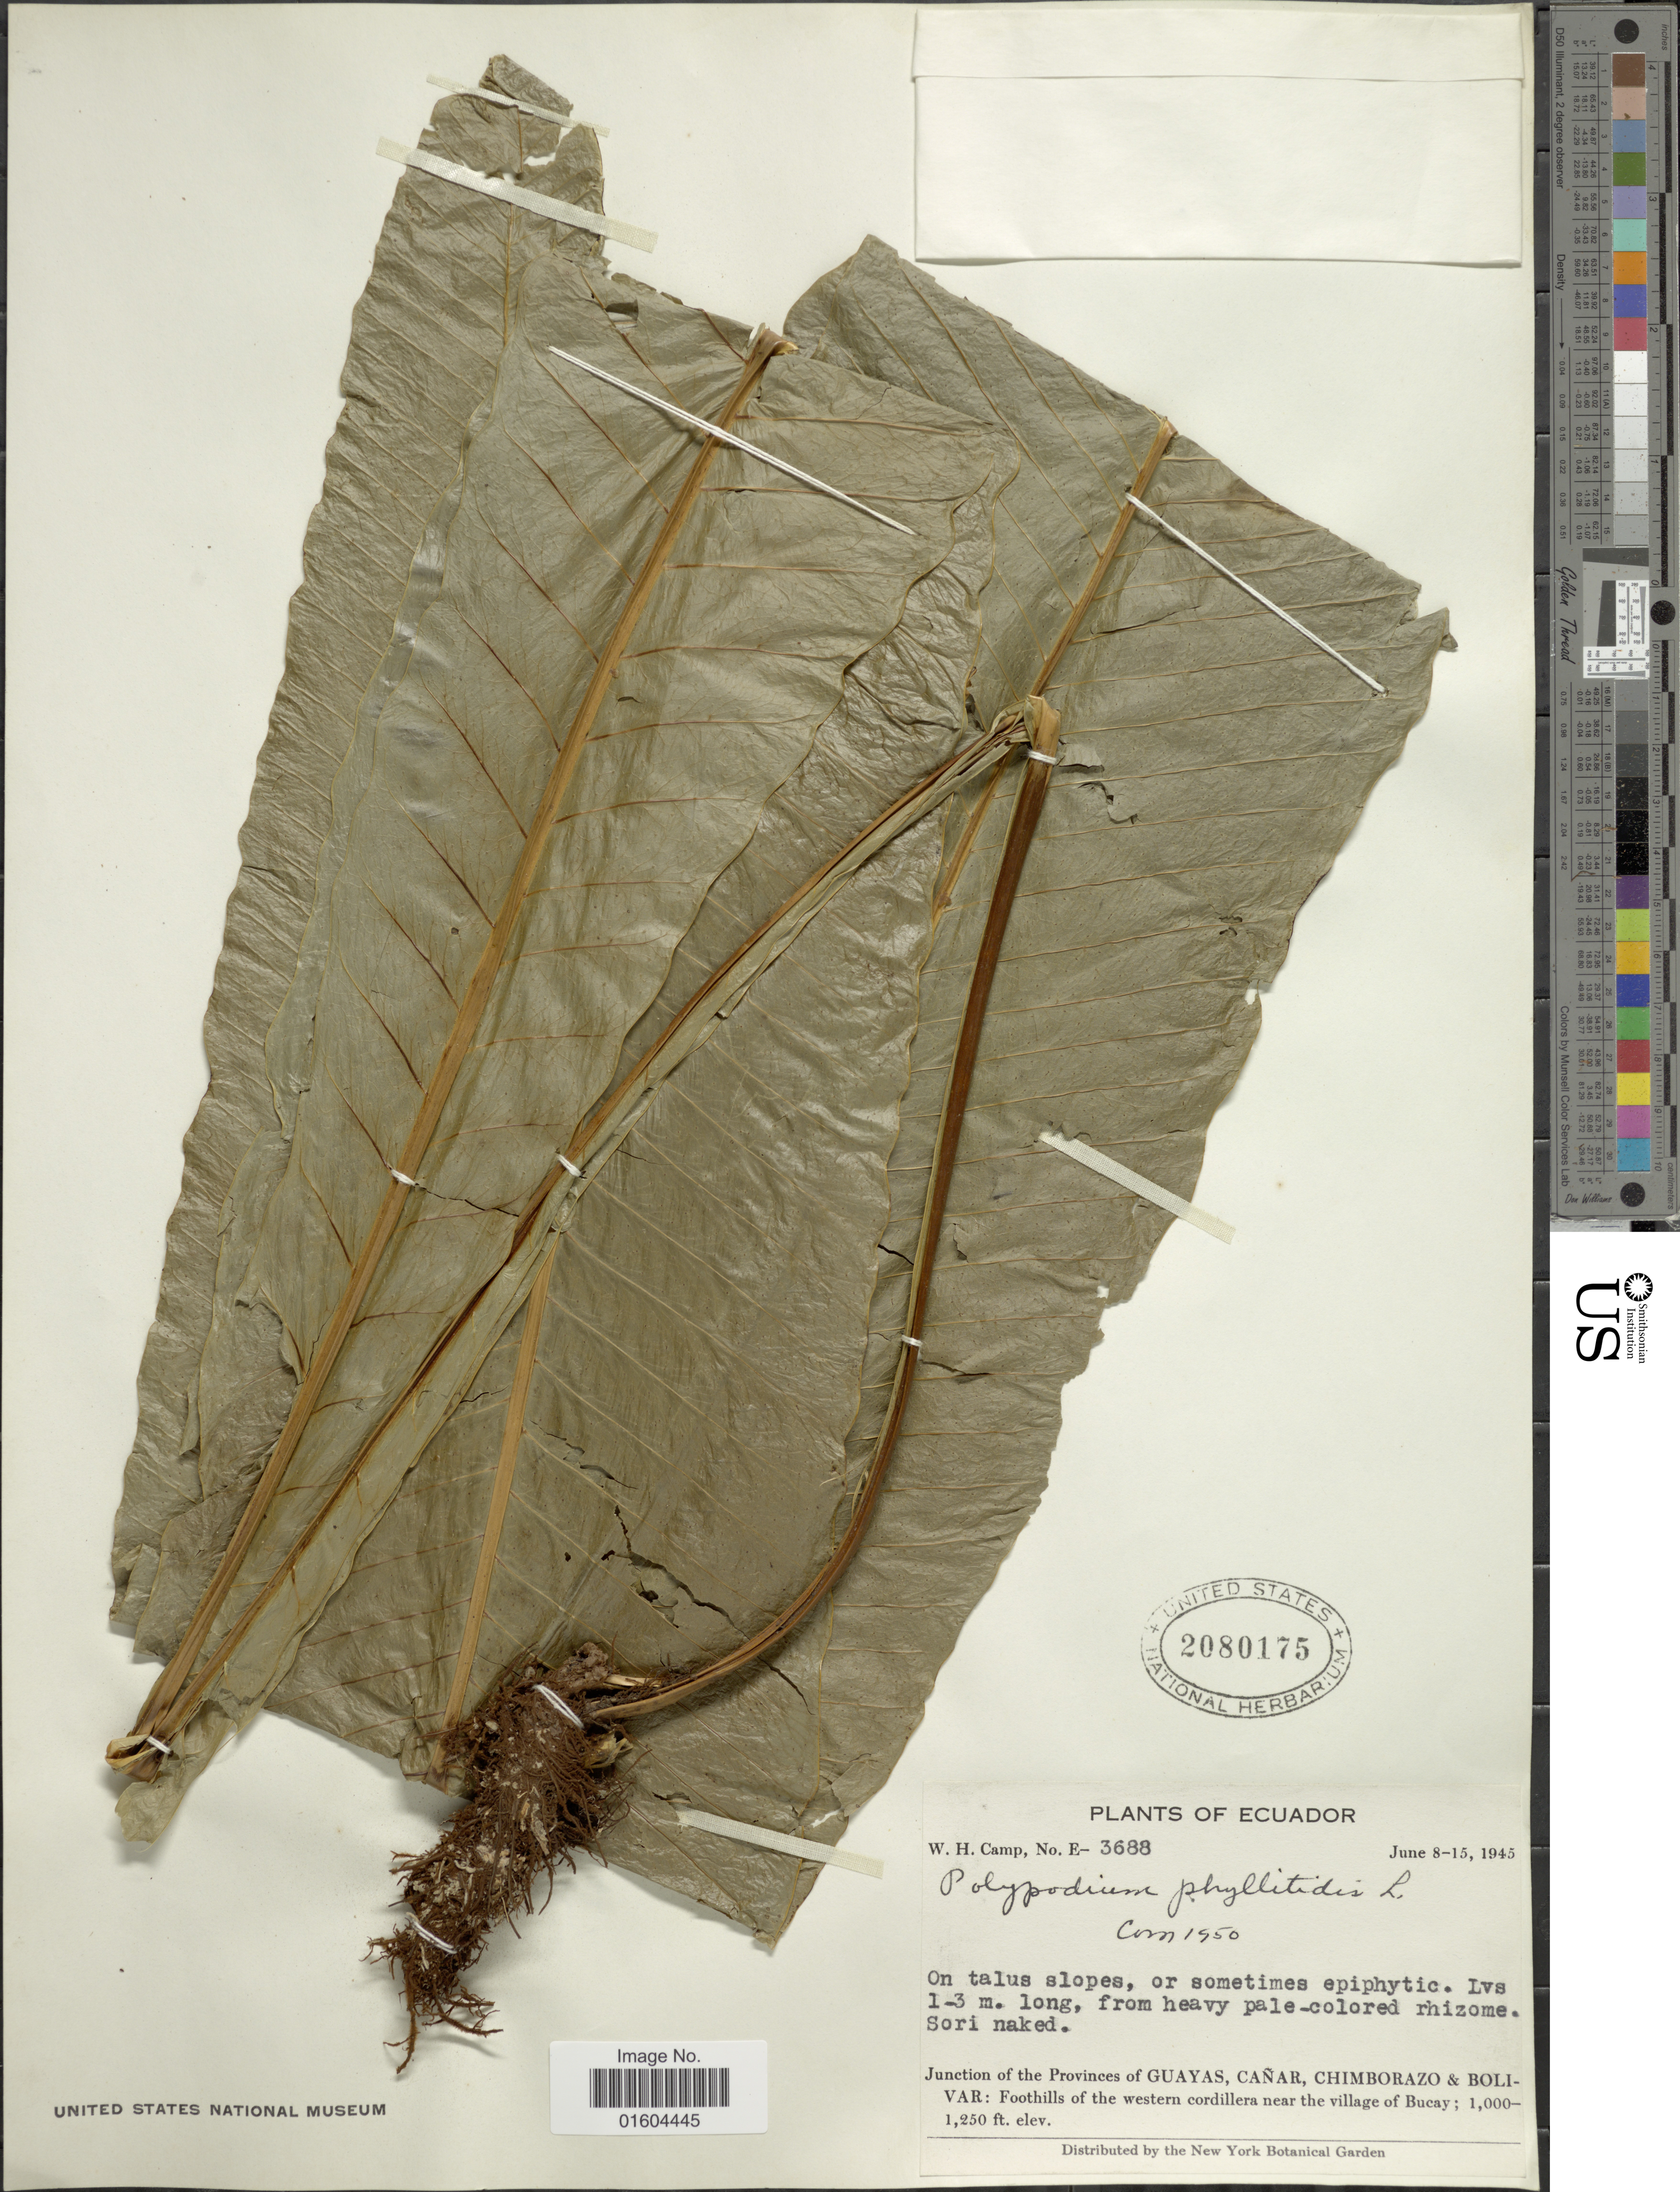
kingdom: Plantae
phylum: Tracheophyta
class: Polypodiopsida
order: Polypodiales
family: Polypodiaceae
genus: Campyloneurum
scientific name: Campyloneurum latum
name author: T. Moore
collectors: W. H. Camp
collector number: E-3688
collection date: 1945-06-08/1945-06-15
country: Ecuador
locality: Ecuador, Junction of the Provinces of Guayas, Canar, Chimborazo & Bolivar: Foothills of the western cordillera near the village of Bucay.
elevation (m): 305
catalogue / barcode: US 2080175